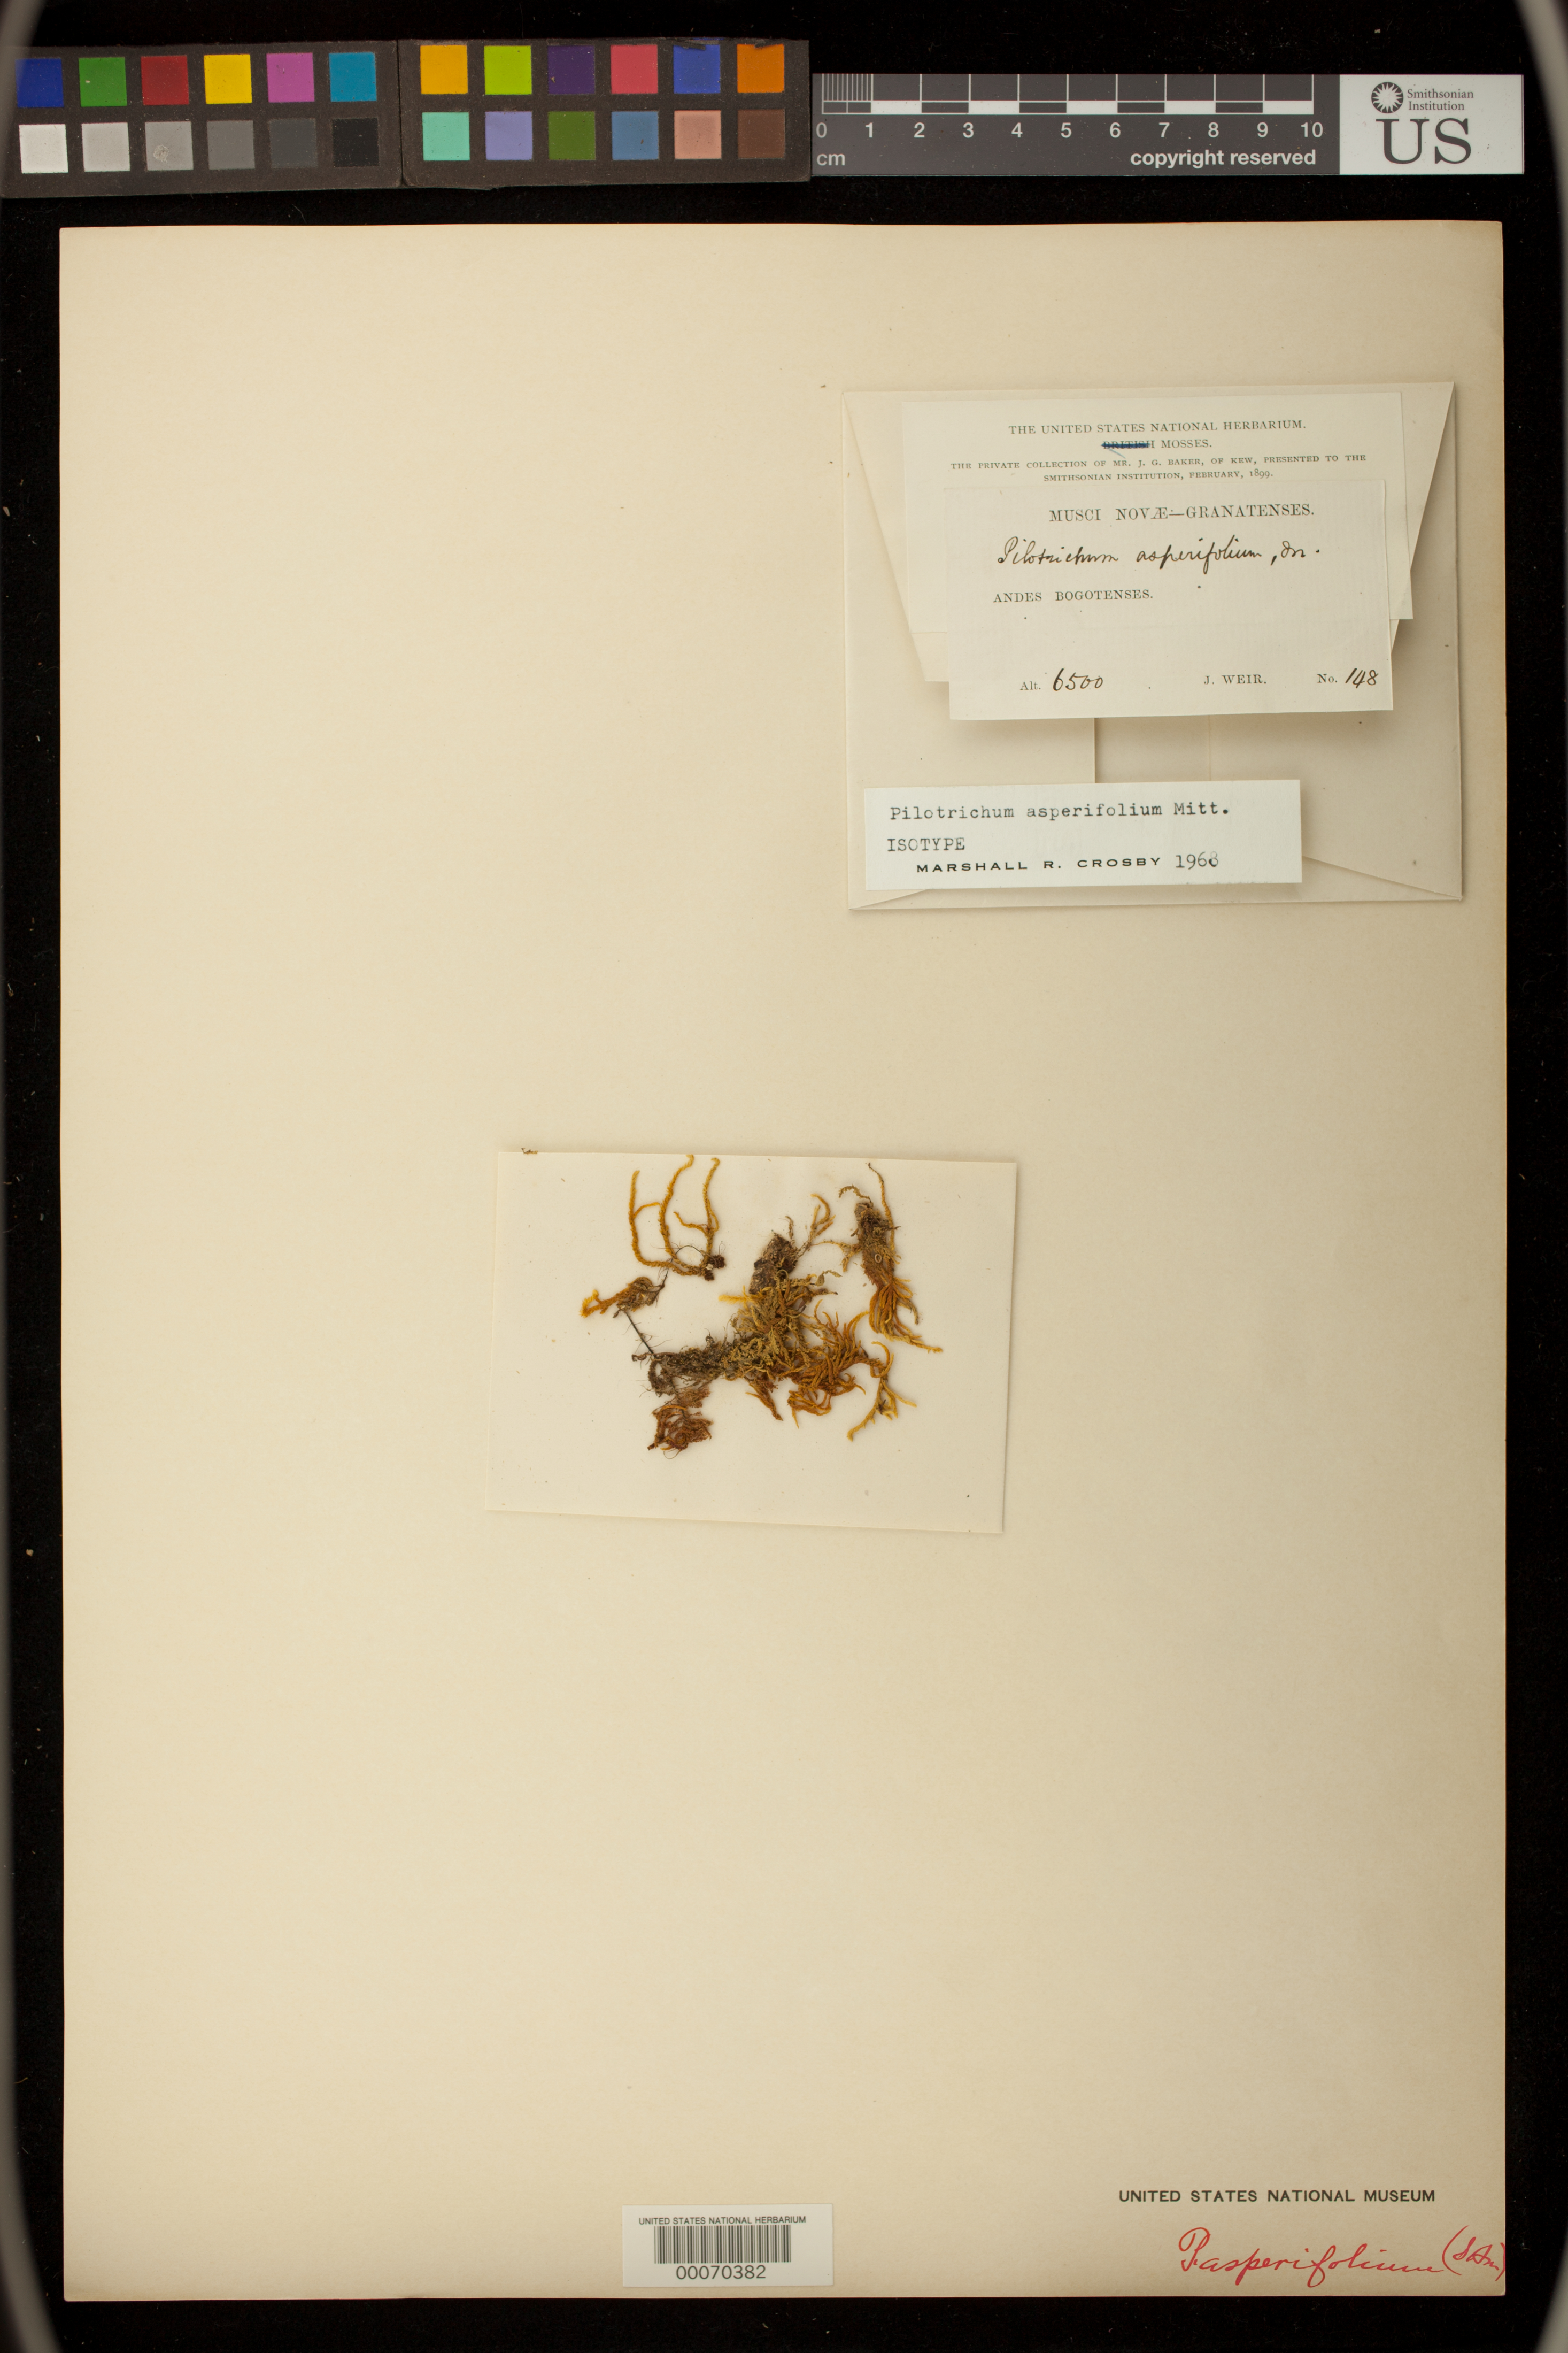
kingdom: Plantae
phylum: Bryophyta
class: Bryopsida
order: Hookeriales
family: Pilotrichaceae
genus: Pilotrichum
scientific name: Pilotrichum asperifolium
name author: Mitt.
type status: Isotype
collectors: J. Weir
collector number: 148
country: Colombia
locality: Montana fluvii Sogamosa near Bucaramanga. [Mountains of the Sogamosa River near Bucaramanga]